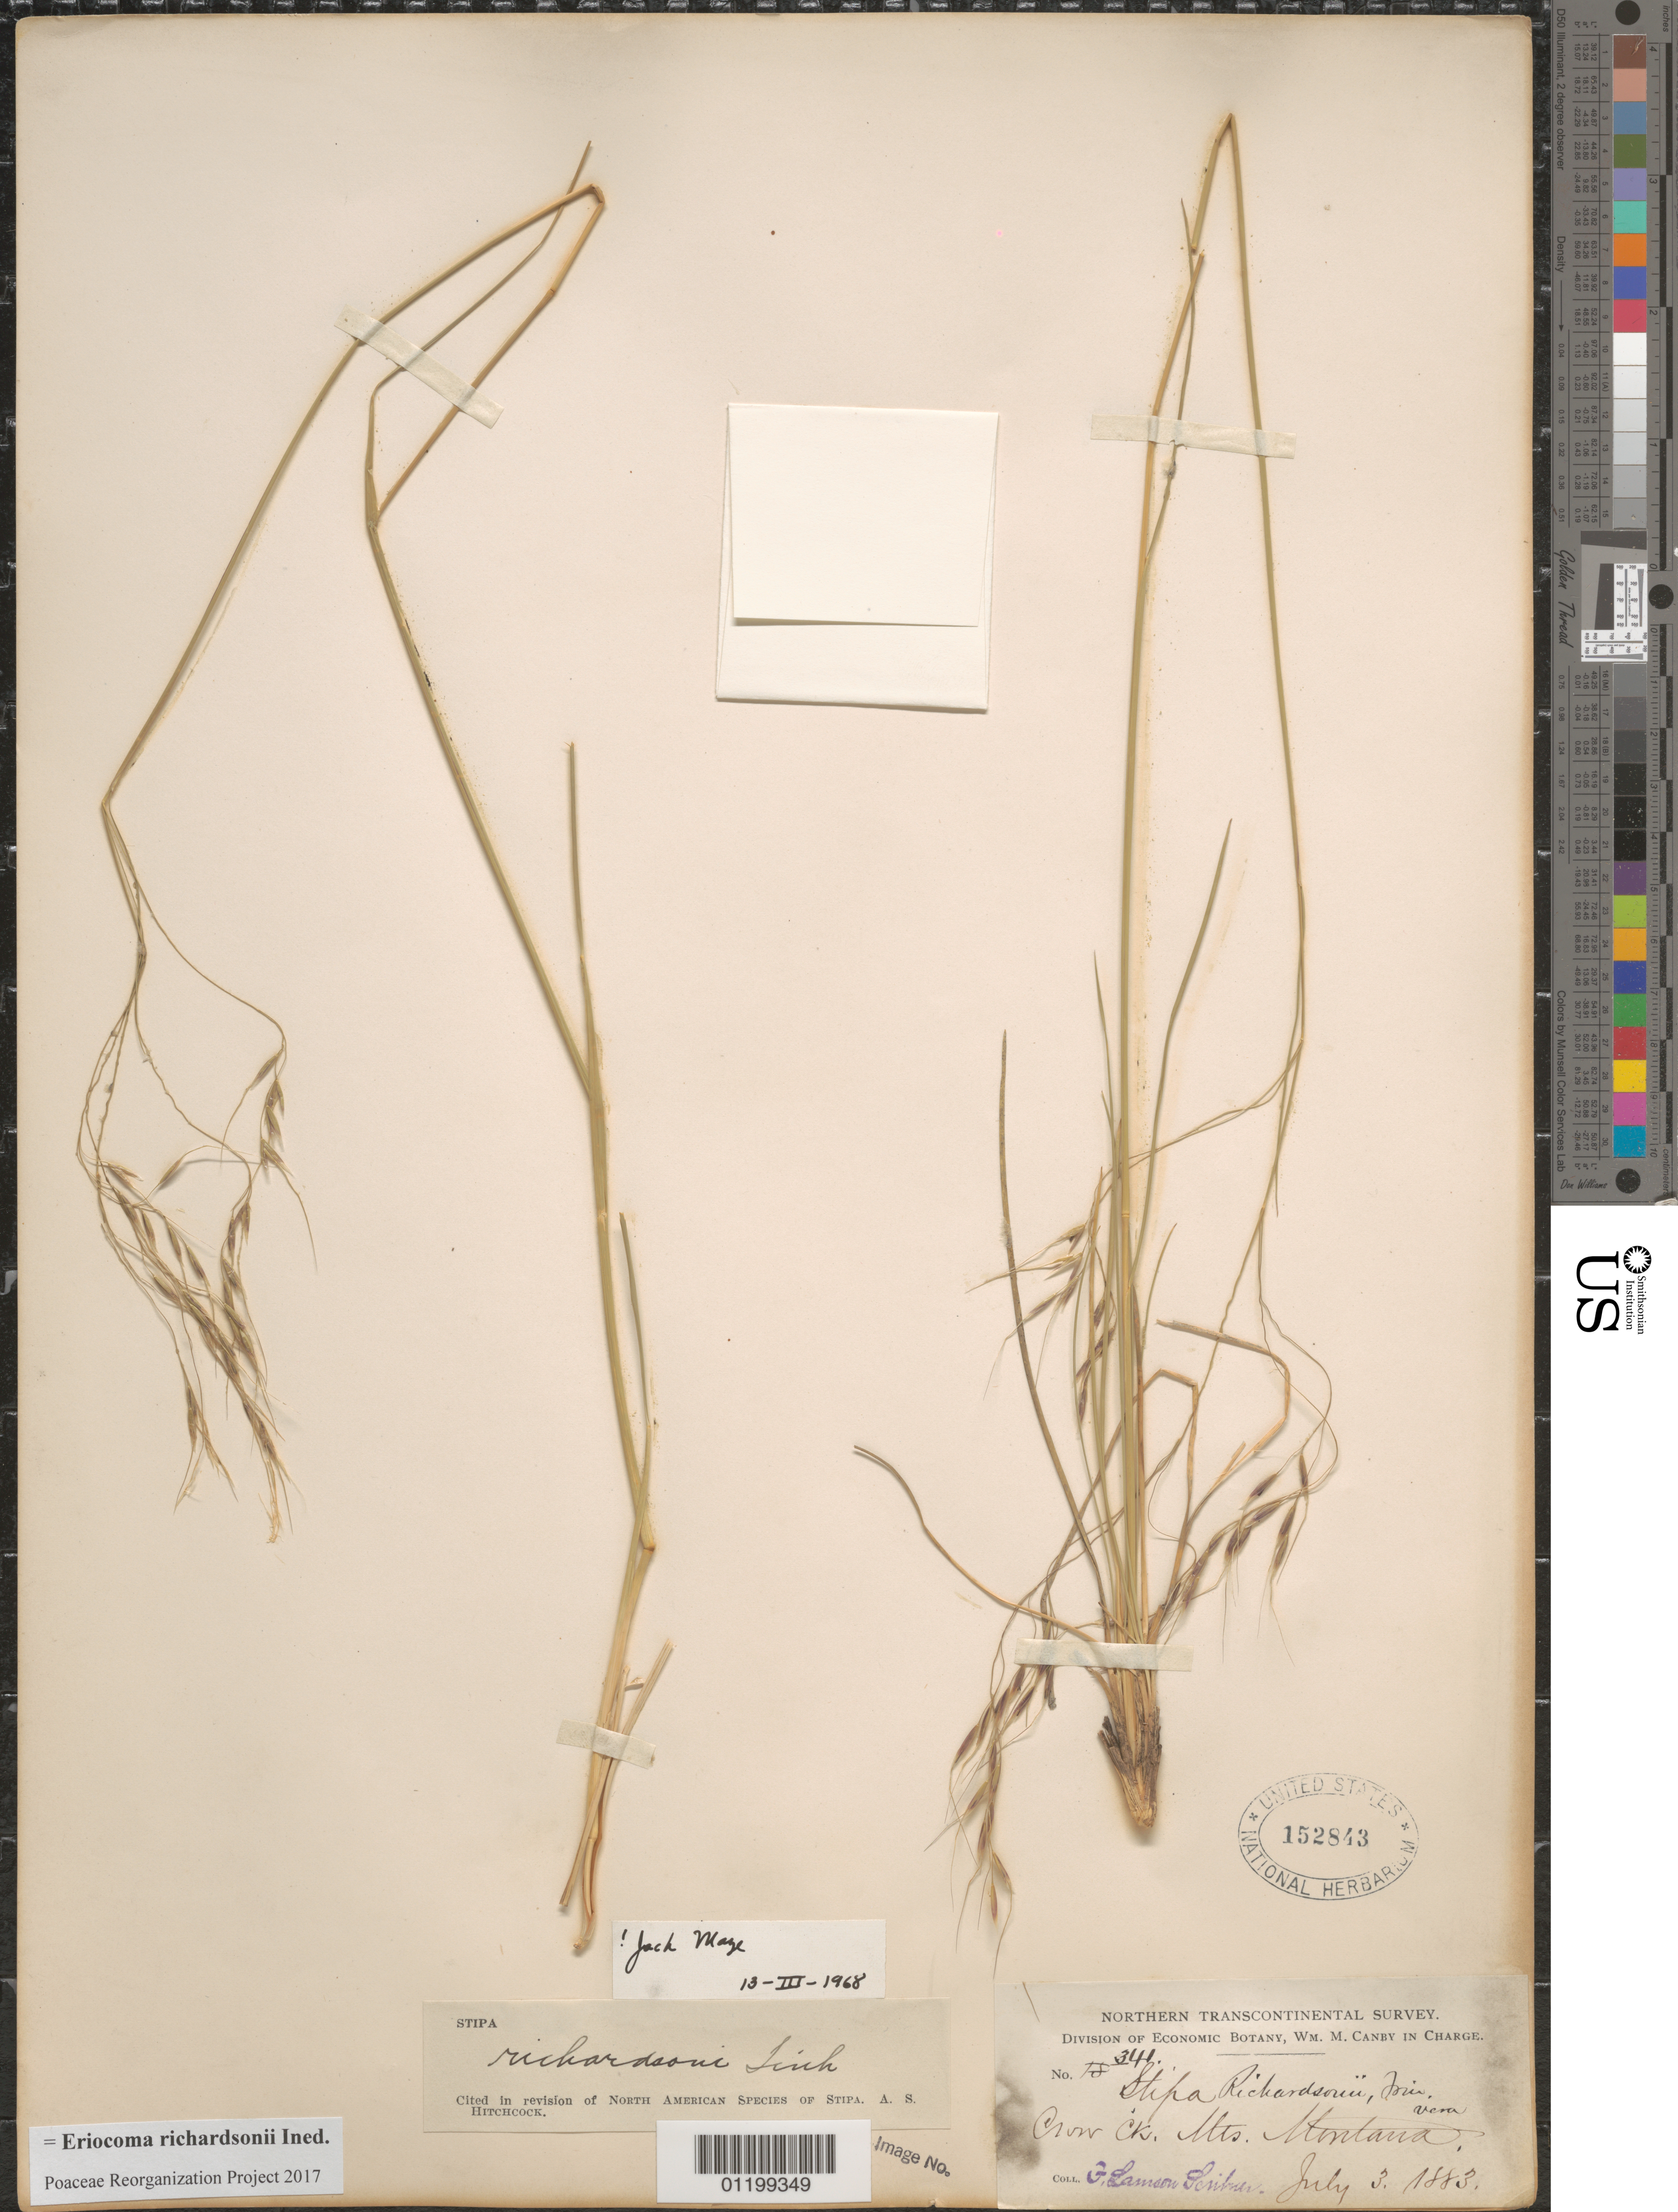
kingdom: Plantae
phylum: Tracheophyta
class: Liliopsida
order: Poales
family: Poaceae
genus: Eriocoma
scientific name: Eriocoma richardsonii ined.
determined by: Poaceae Reorganization Project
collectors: F. L. Scribner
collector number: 341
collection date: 1883-07-03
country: United States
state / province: Montana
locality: Crow Creek.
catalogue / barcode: US 152843